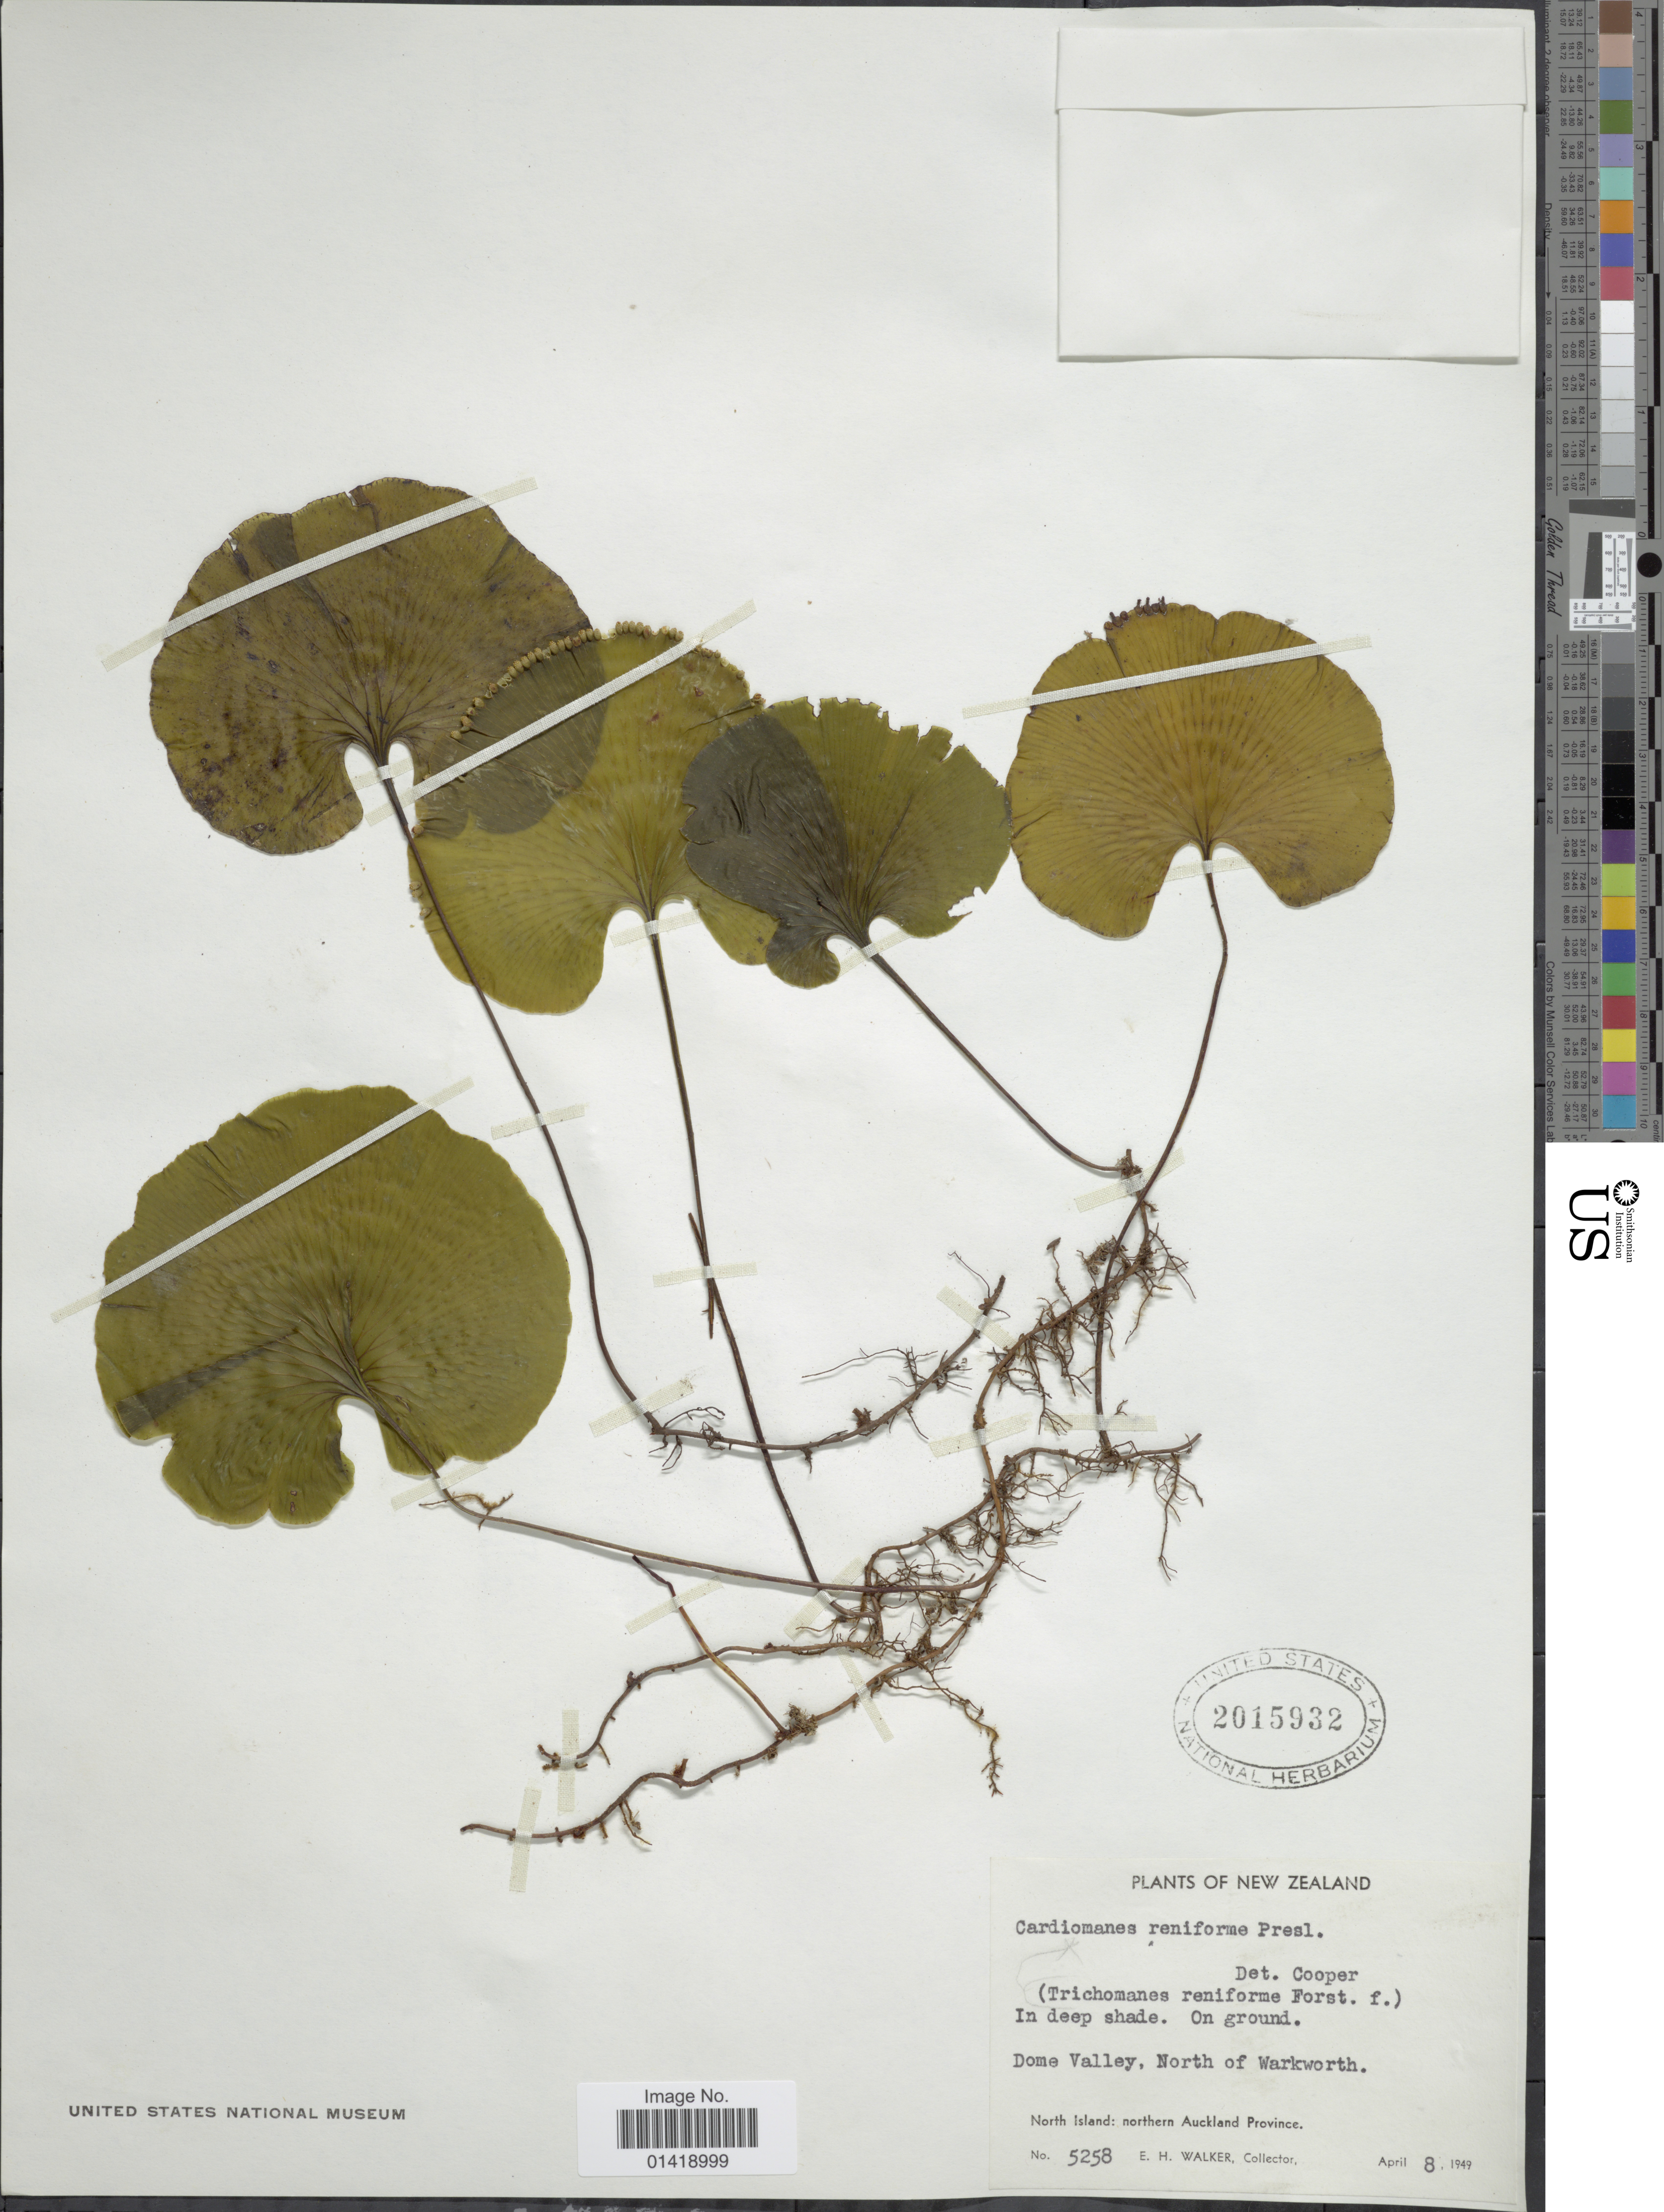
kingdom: Plantae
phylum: Tracheophyta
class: Polypodiopsida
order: Hymenophyllales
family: Hymenophyllaceae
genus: Hymenophyllum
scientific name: Hymenophyllum nephrophyllum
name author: Ebihara & K. Iwats.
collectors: E. H. Walker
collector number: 5258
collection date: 1949-04-08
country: New Zealand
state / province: Auckland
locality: Dome valley North of Warkworth North island northern Auckland province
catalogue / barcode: US 2015932